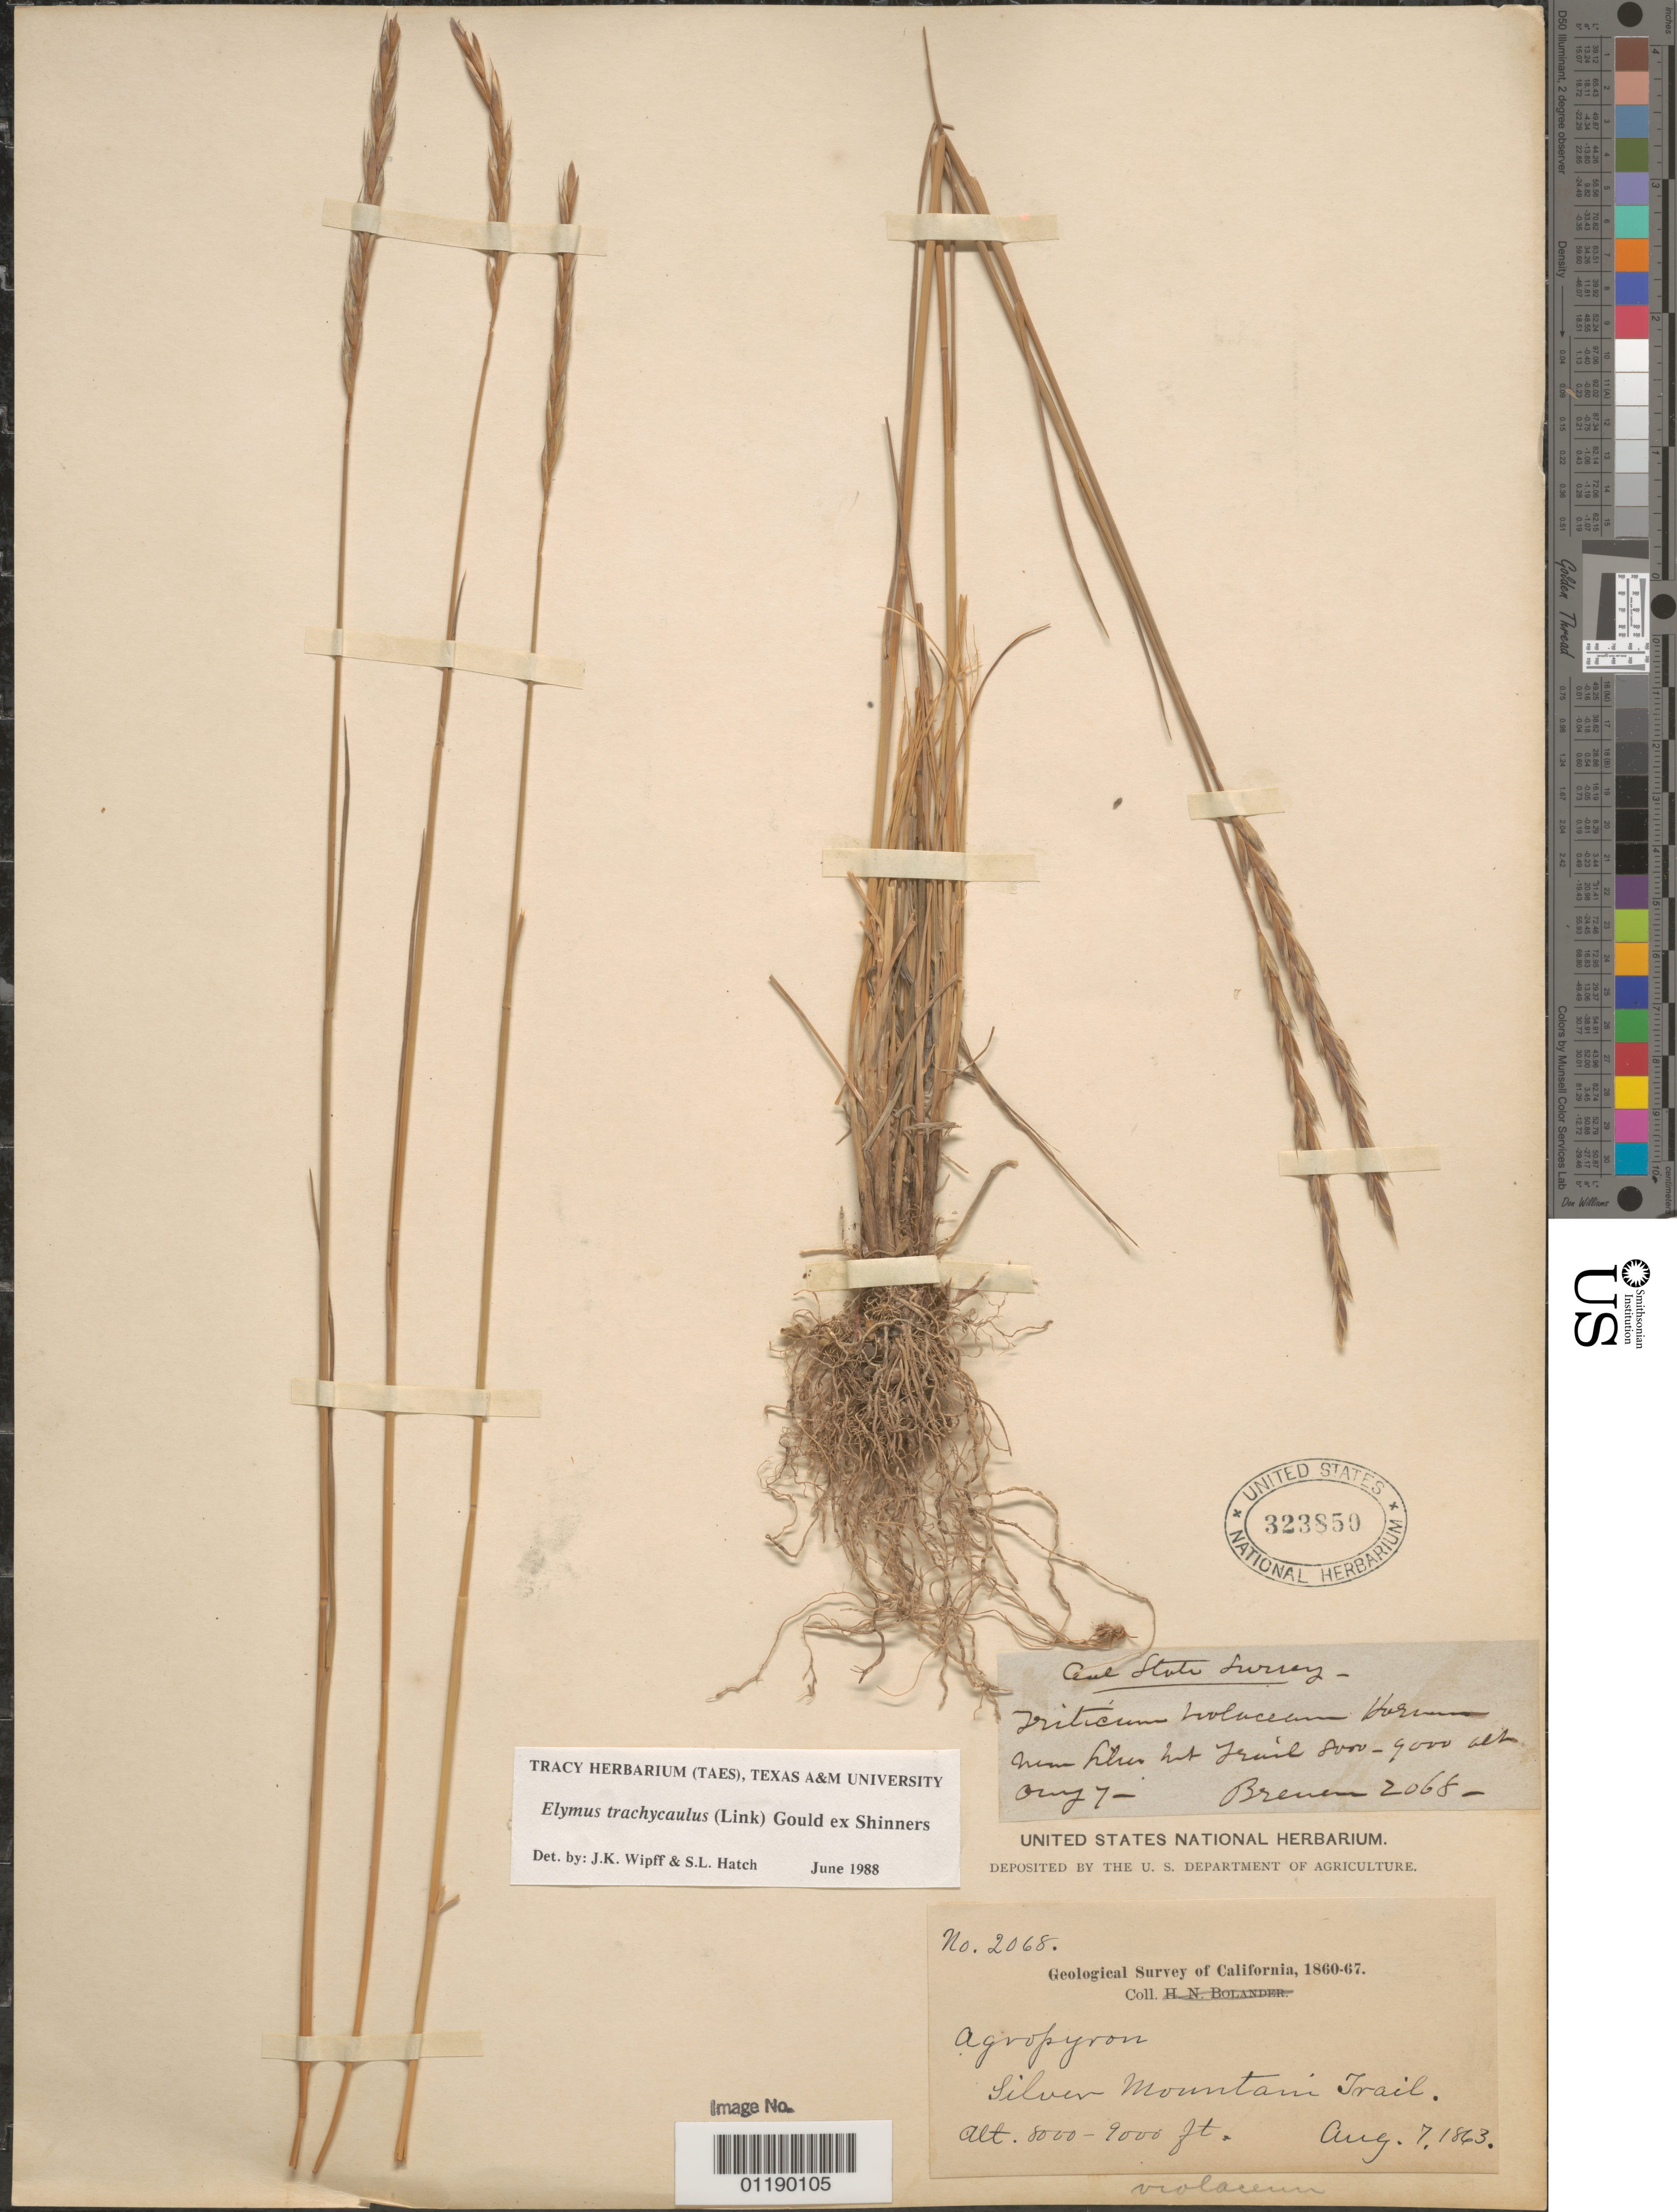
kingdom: Plantae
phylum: Tracheophyta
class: Liliopsida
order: Poales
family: Poaceae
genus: Elymus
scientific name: Elymus trachycaulus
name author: (Link) Gould ex Shinners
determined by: Wipff, J. K.; Hatch, S. L.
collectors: W. H. Brewer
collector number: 2068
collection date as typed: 07 Aug 1863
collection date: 1863-08-07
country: United States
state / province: California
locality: Silver Mt. Trail.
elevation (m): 2438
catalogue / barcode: US 323850